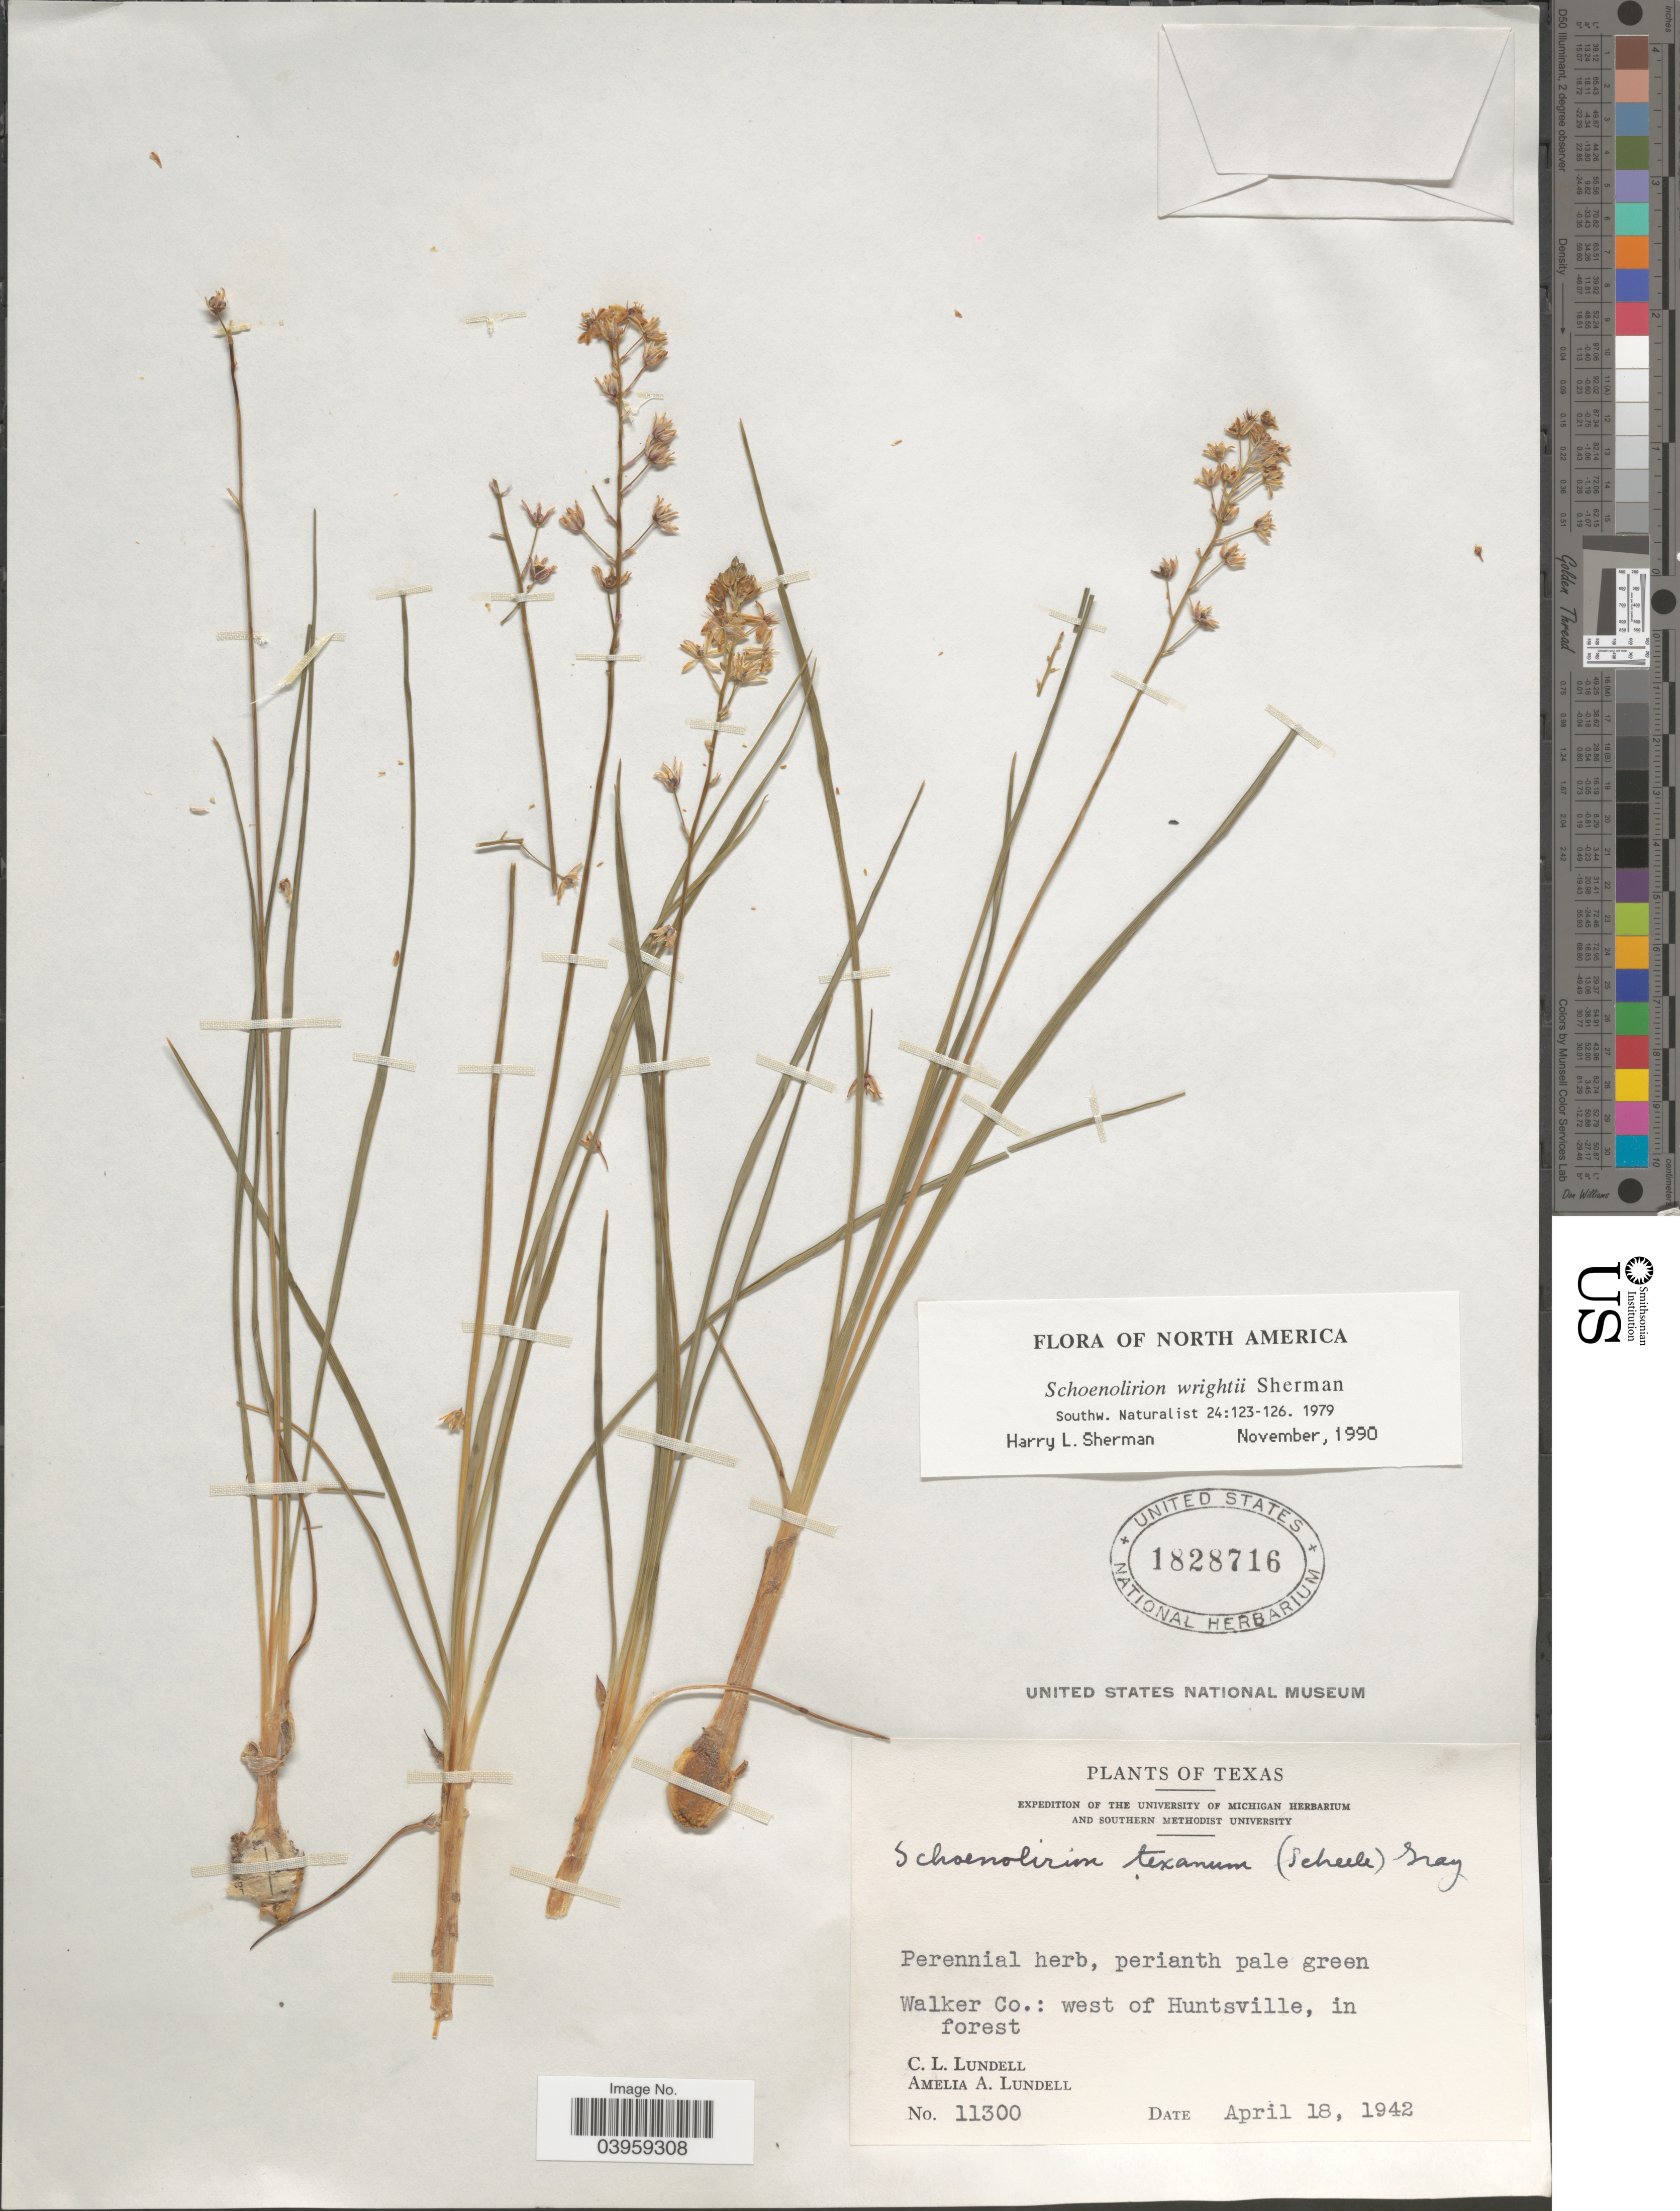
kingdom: Plantae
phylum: Tracheophyta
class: Liliopsida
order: Asparagales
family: Asparagaceae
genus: Schoenolirion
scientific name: Schoenolirion wrightii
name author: Sherman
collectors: C. L. Lundell & A. A. Lundell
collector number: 11300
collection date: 1942-04-18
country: United States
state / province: Texas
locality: Walker Co.: west of Huntsville, in forest.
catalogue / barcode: US 1828716